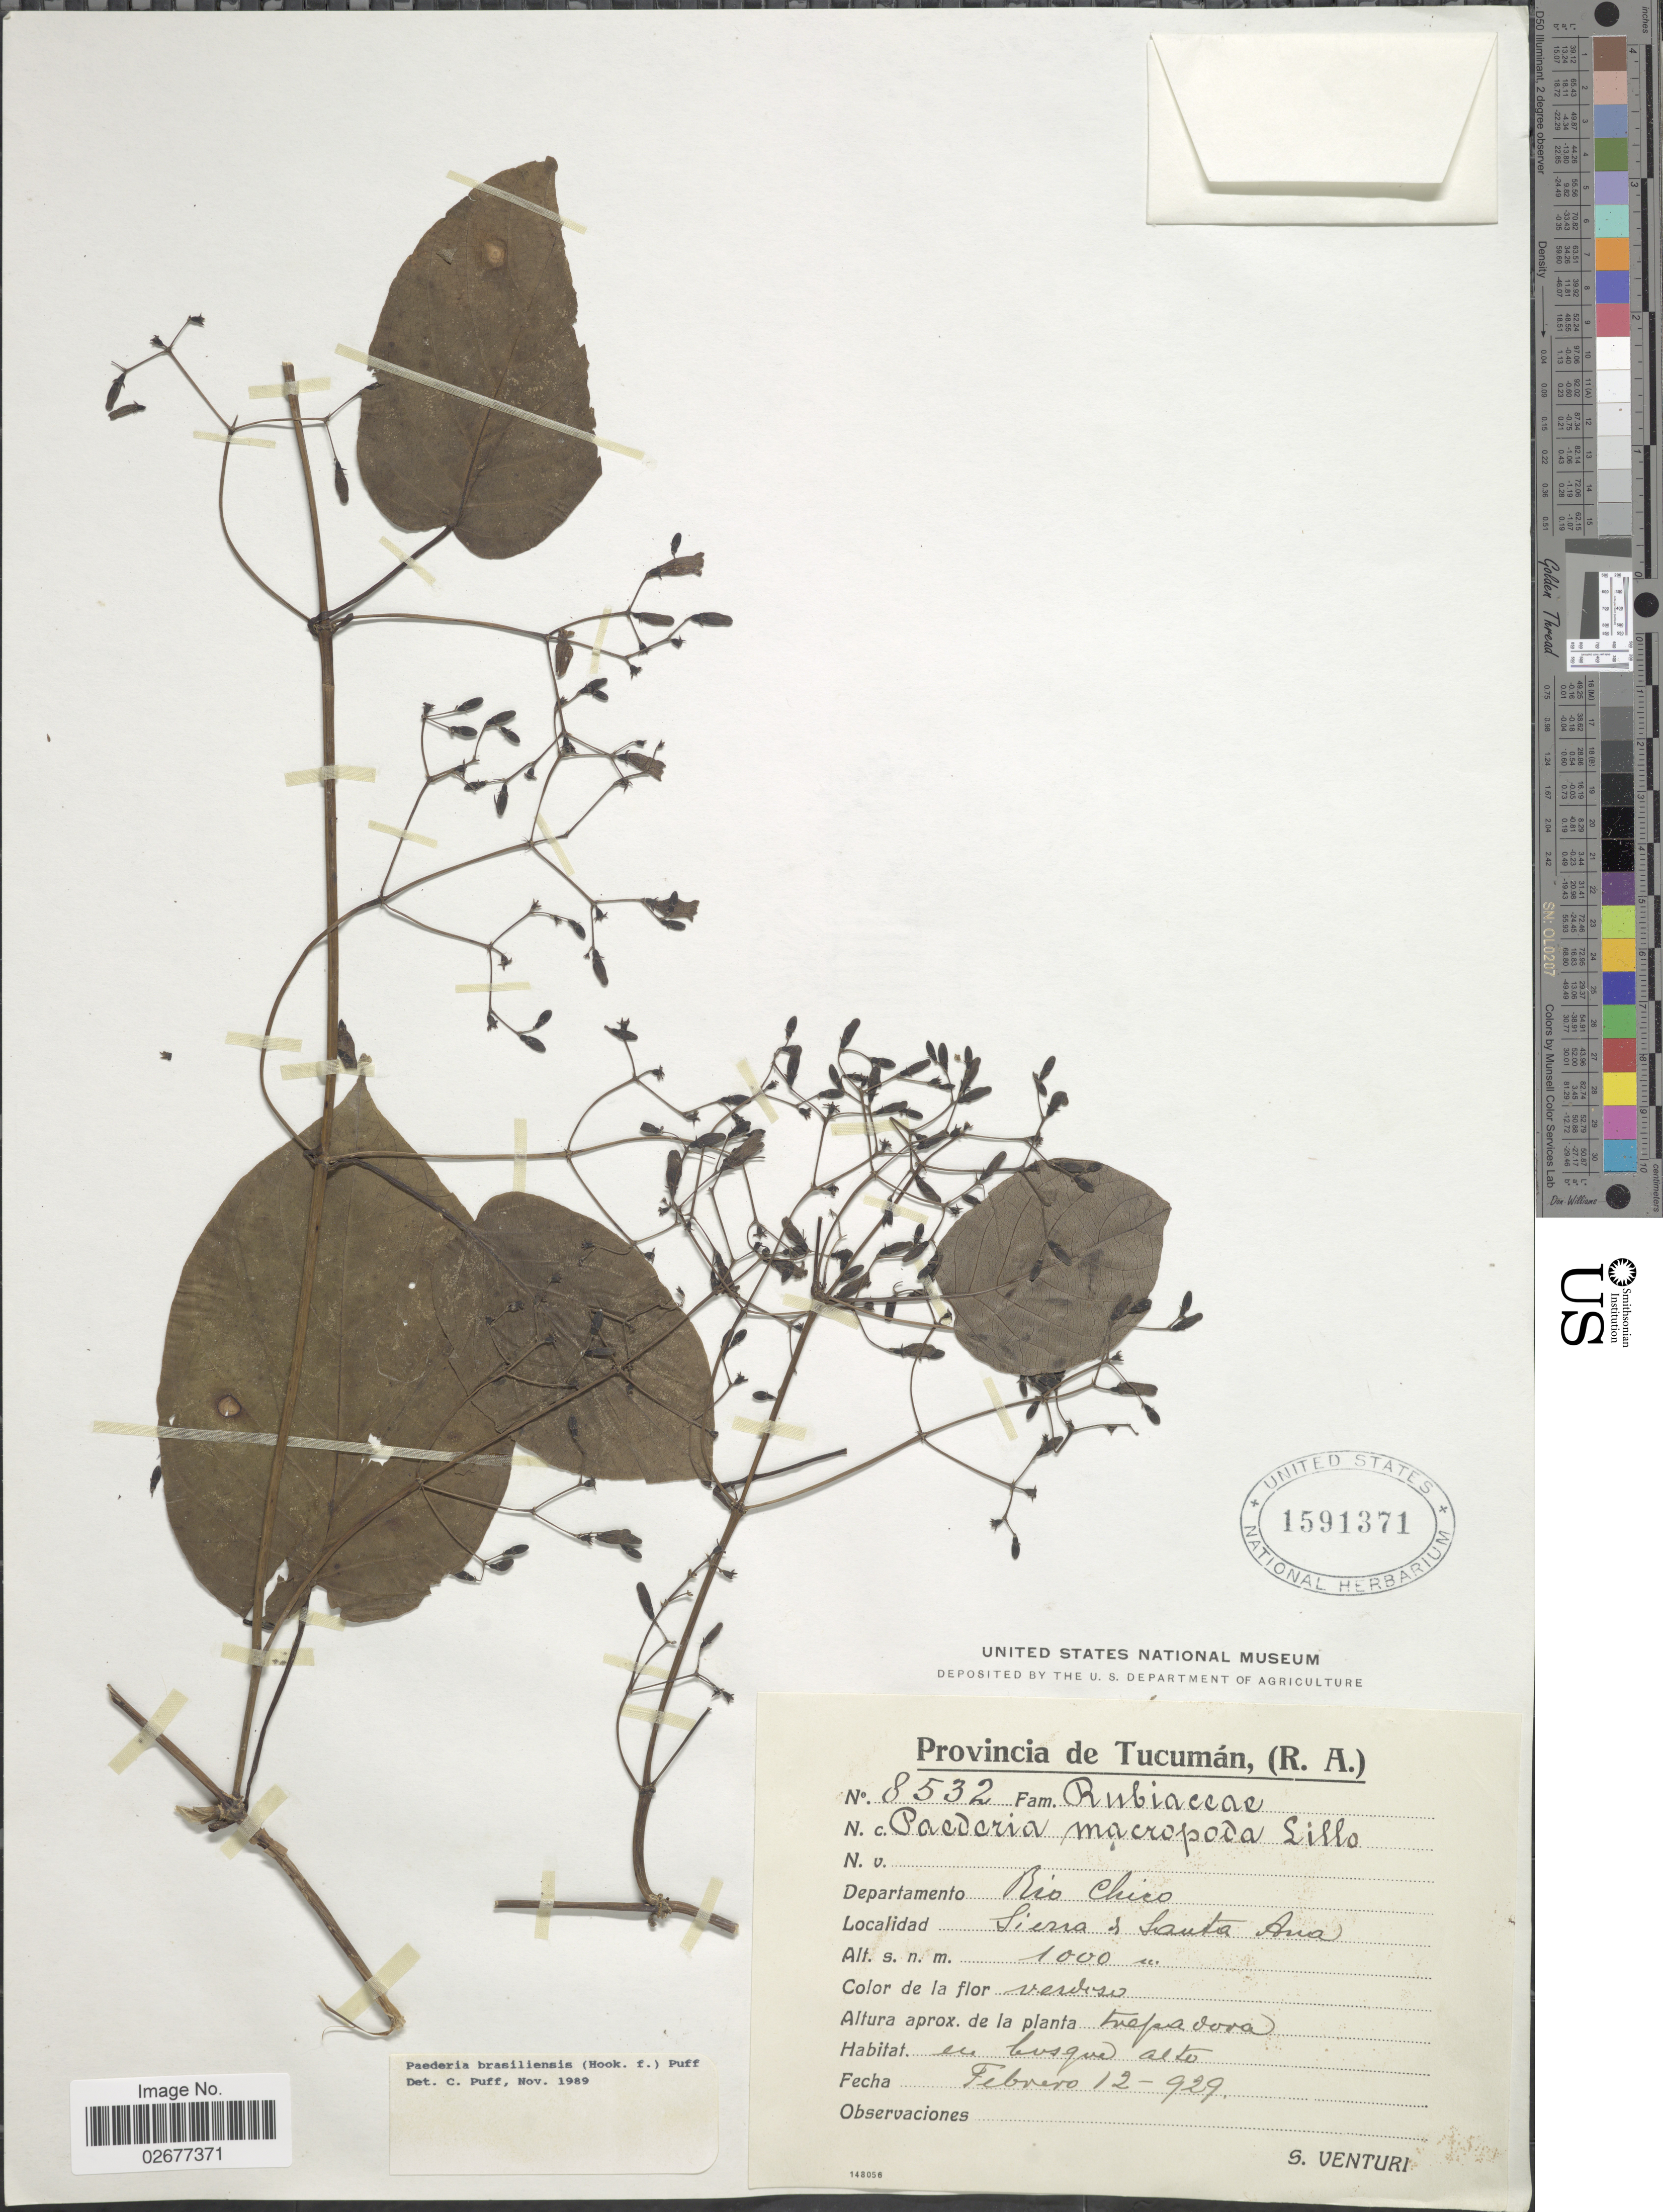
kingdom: Plantae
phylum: Tracheophyta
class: Magnoliopsida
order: Gentianales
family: Rubiaceae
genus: Paederia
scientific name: Paederia brasiliensis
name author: (Hook. f.) Puff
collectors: S. Venturi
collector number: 8532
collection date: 1929-02-12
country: Argentina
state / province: Tucuman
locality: Provincia de Tucuman (R.A.), Departamento Rio Chico, Sierra de Santa Ana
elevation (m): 1000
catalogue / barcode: US 1591371